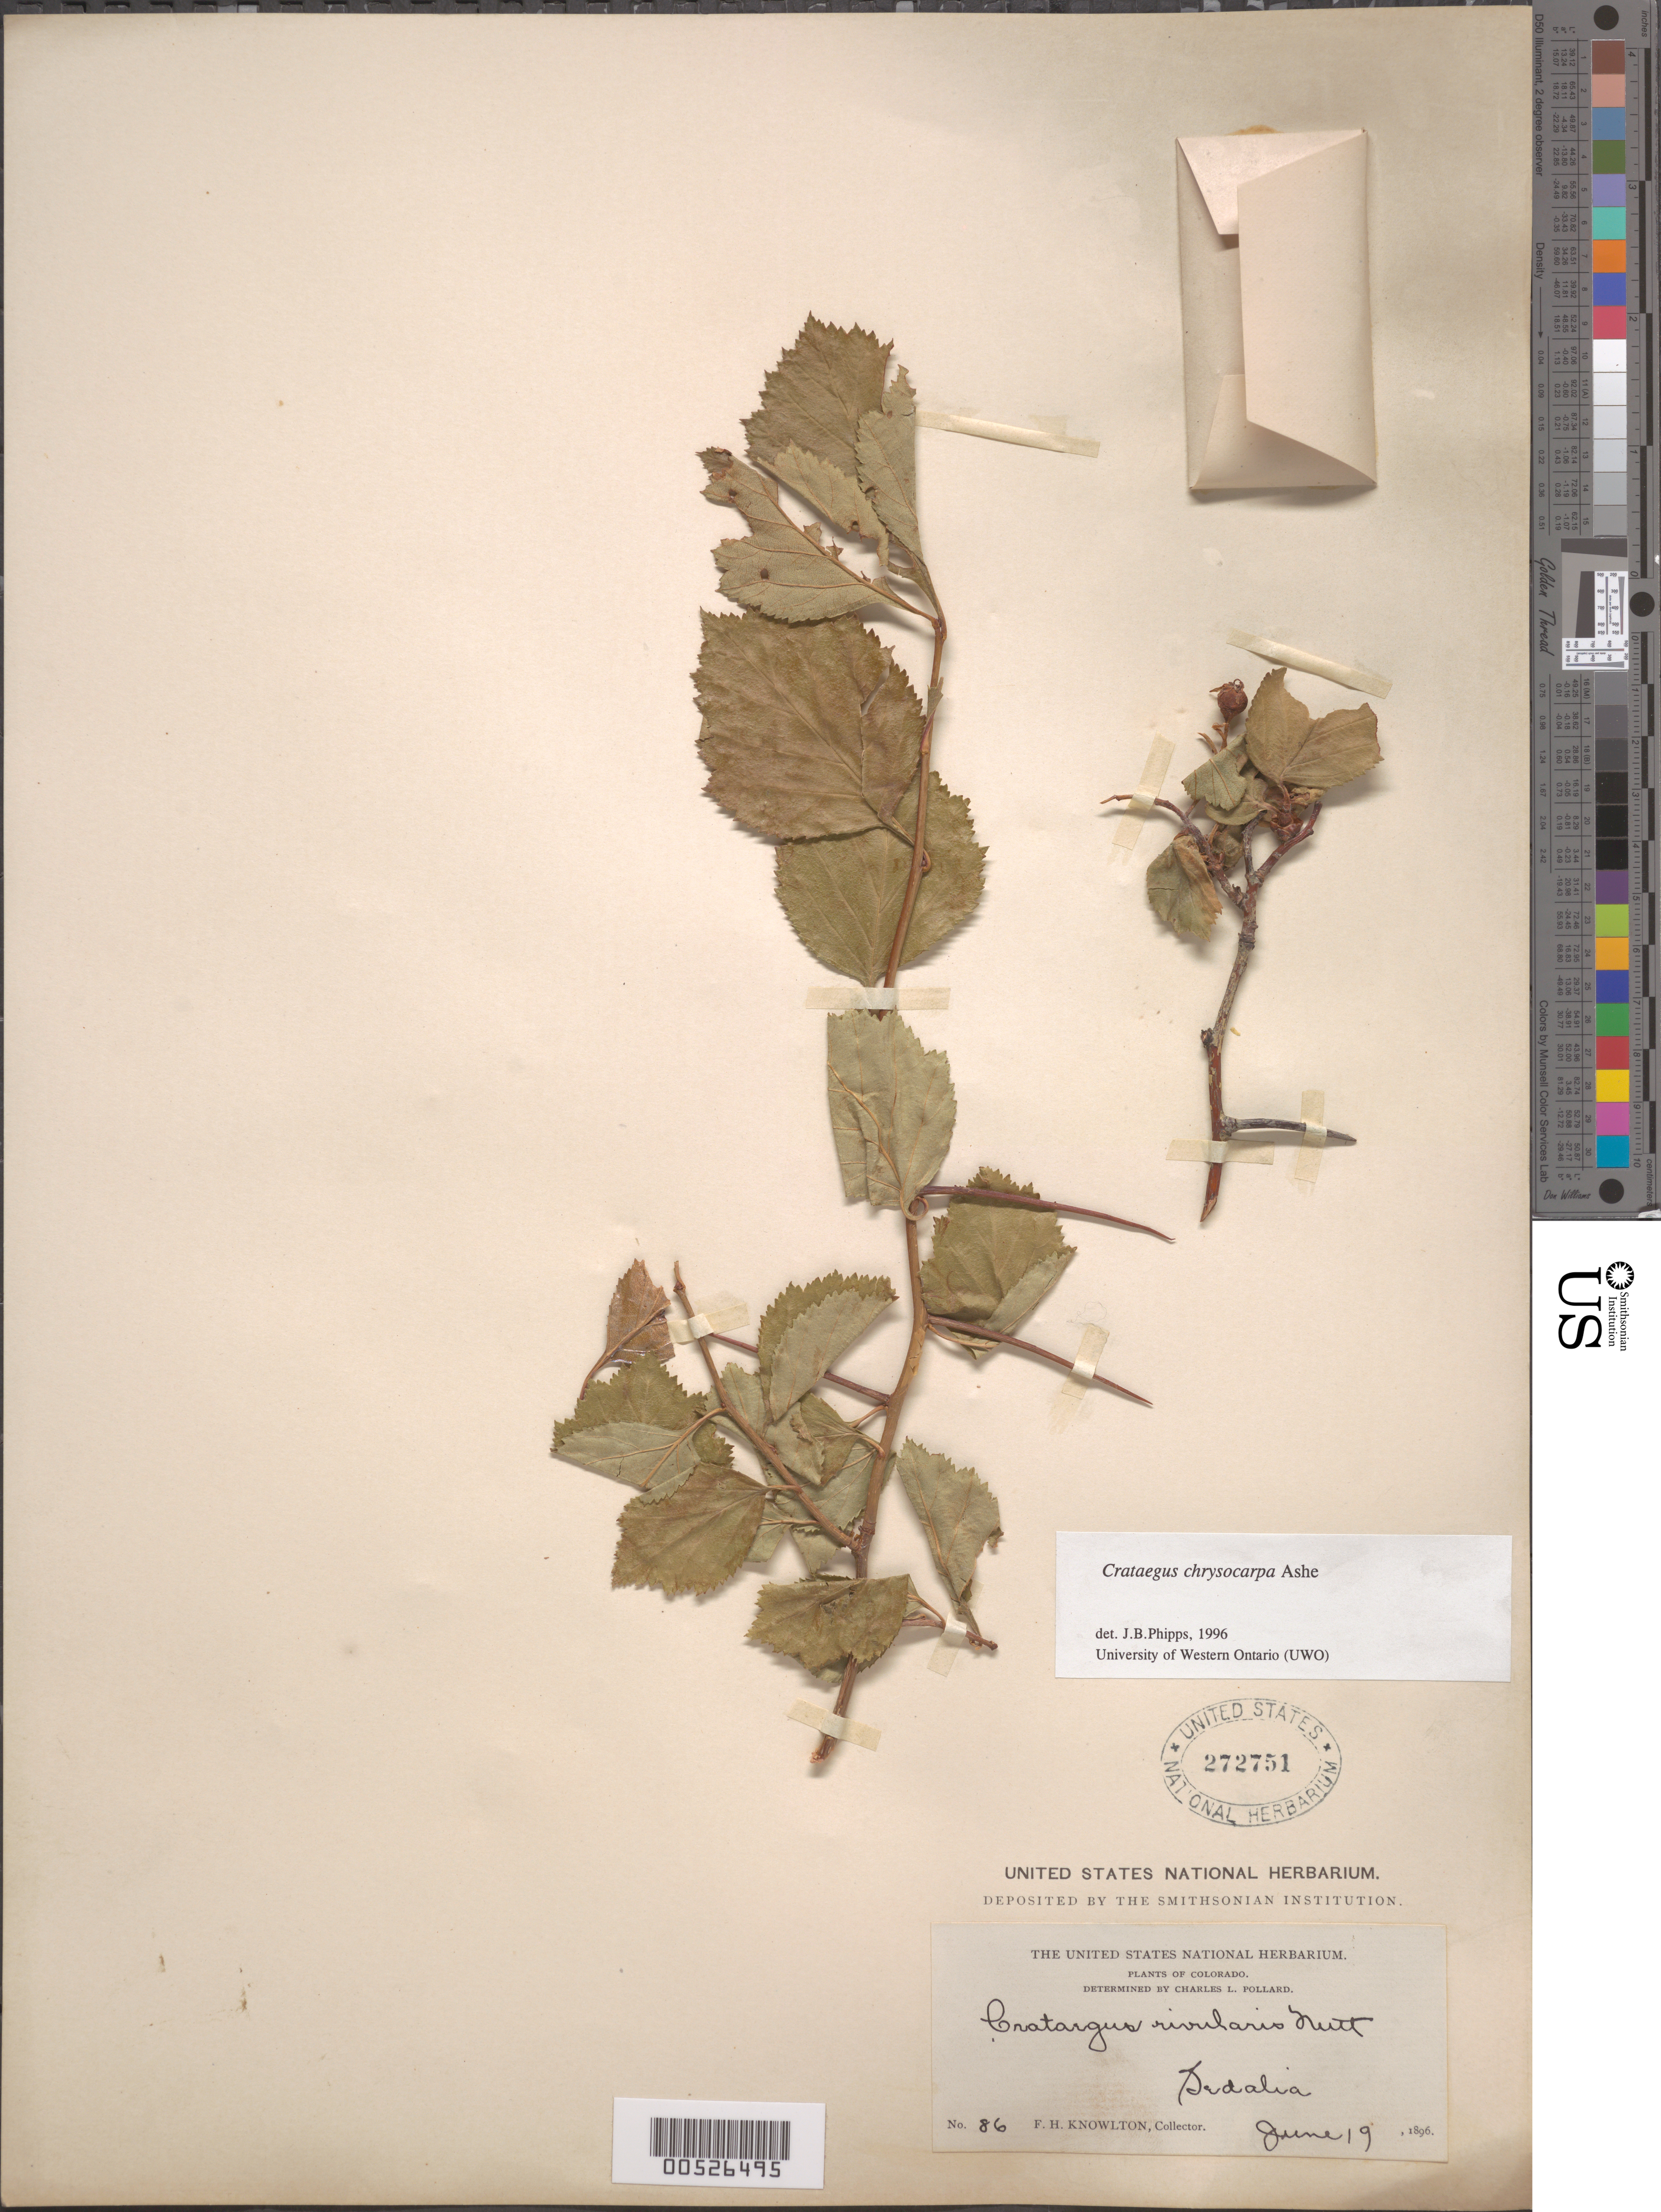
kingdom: Plantae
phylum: Tracheophyta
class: Magnoliopsida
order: Rosales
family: Rosaceae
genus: Crataegus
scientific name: Crataegus chrysocarpa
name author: Ashe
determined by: Phipps, James B., (UWO), University of Western Ontario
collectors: F. H. Knowlton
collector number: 86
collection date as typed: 19 Jun 1896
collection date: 1896-06-19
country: United States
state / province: Colorado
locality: Sedalia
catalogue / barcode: US 272751